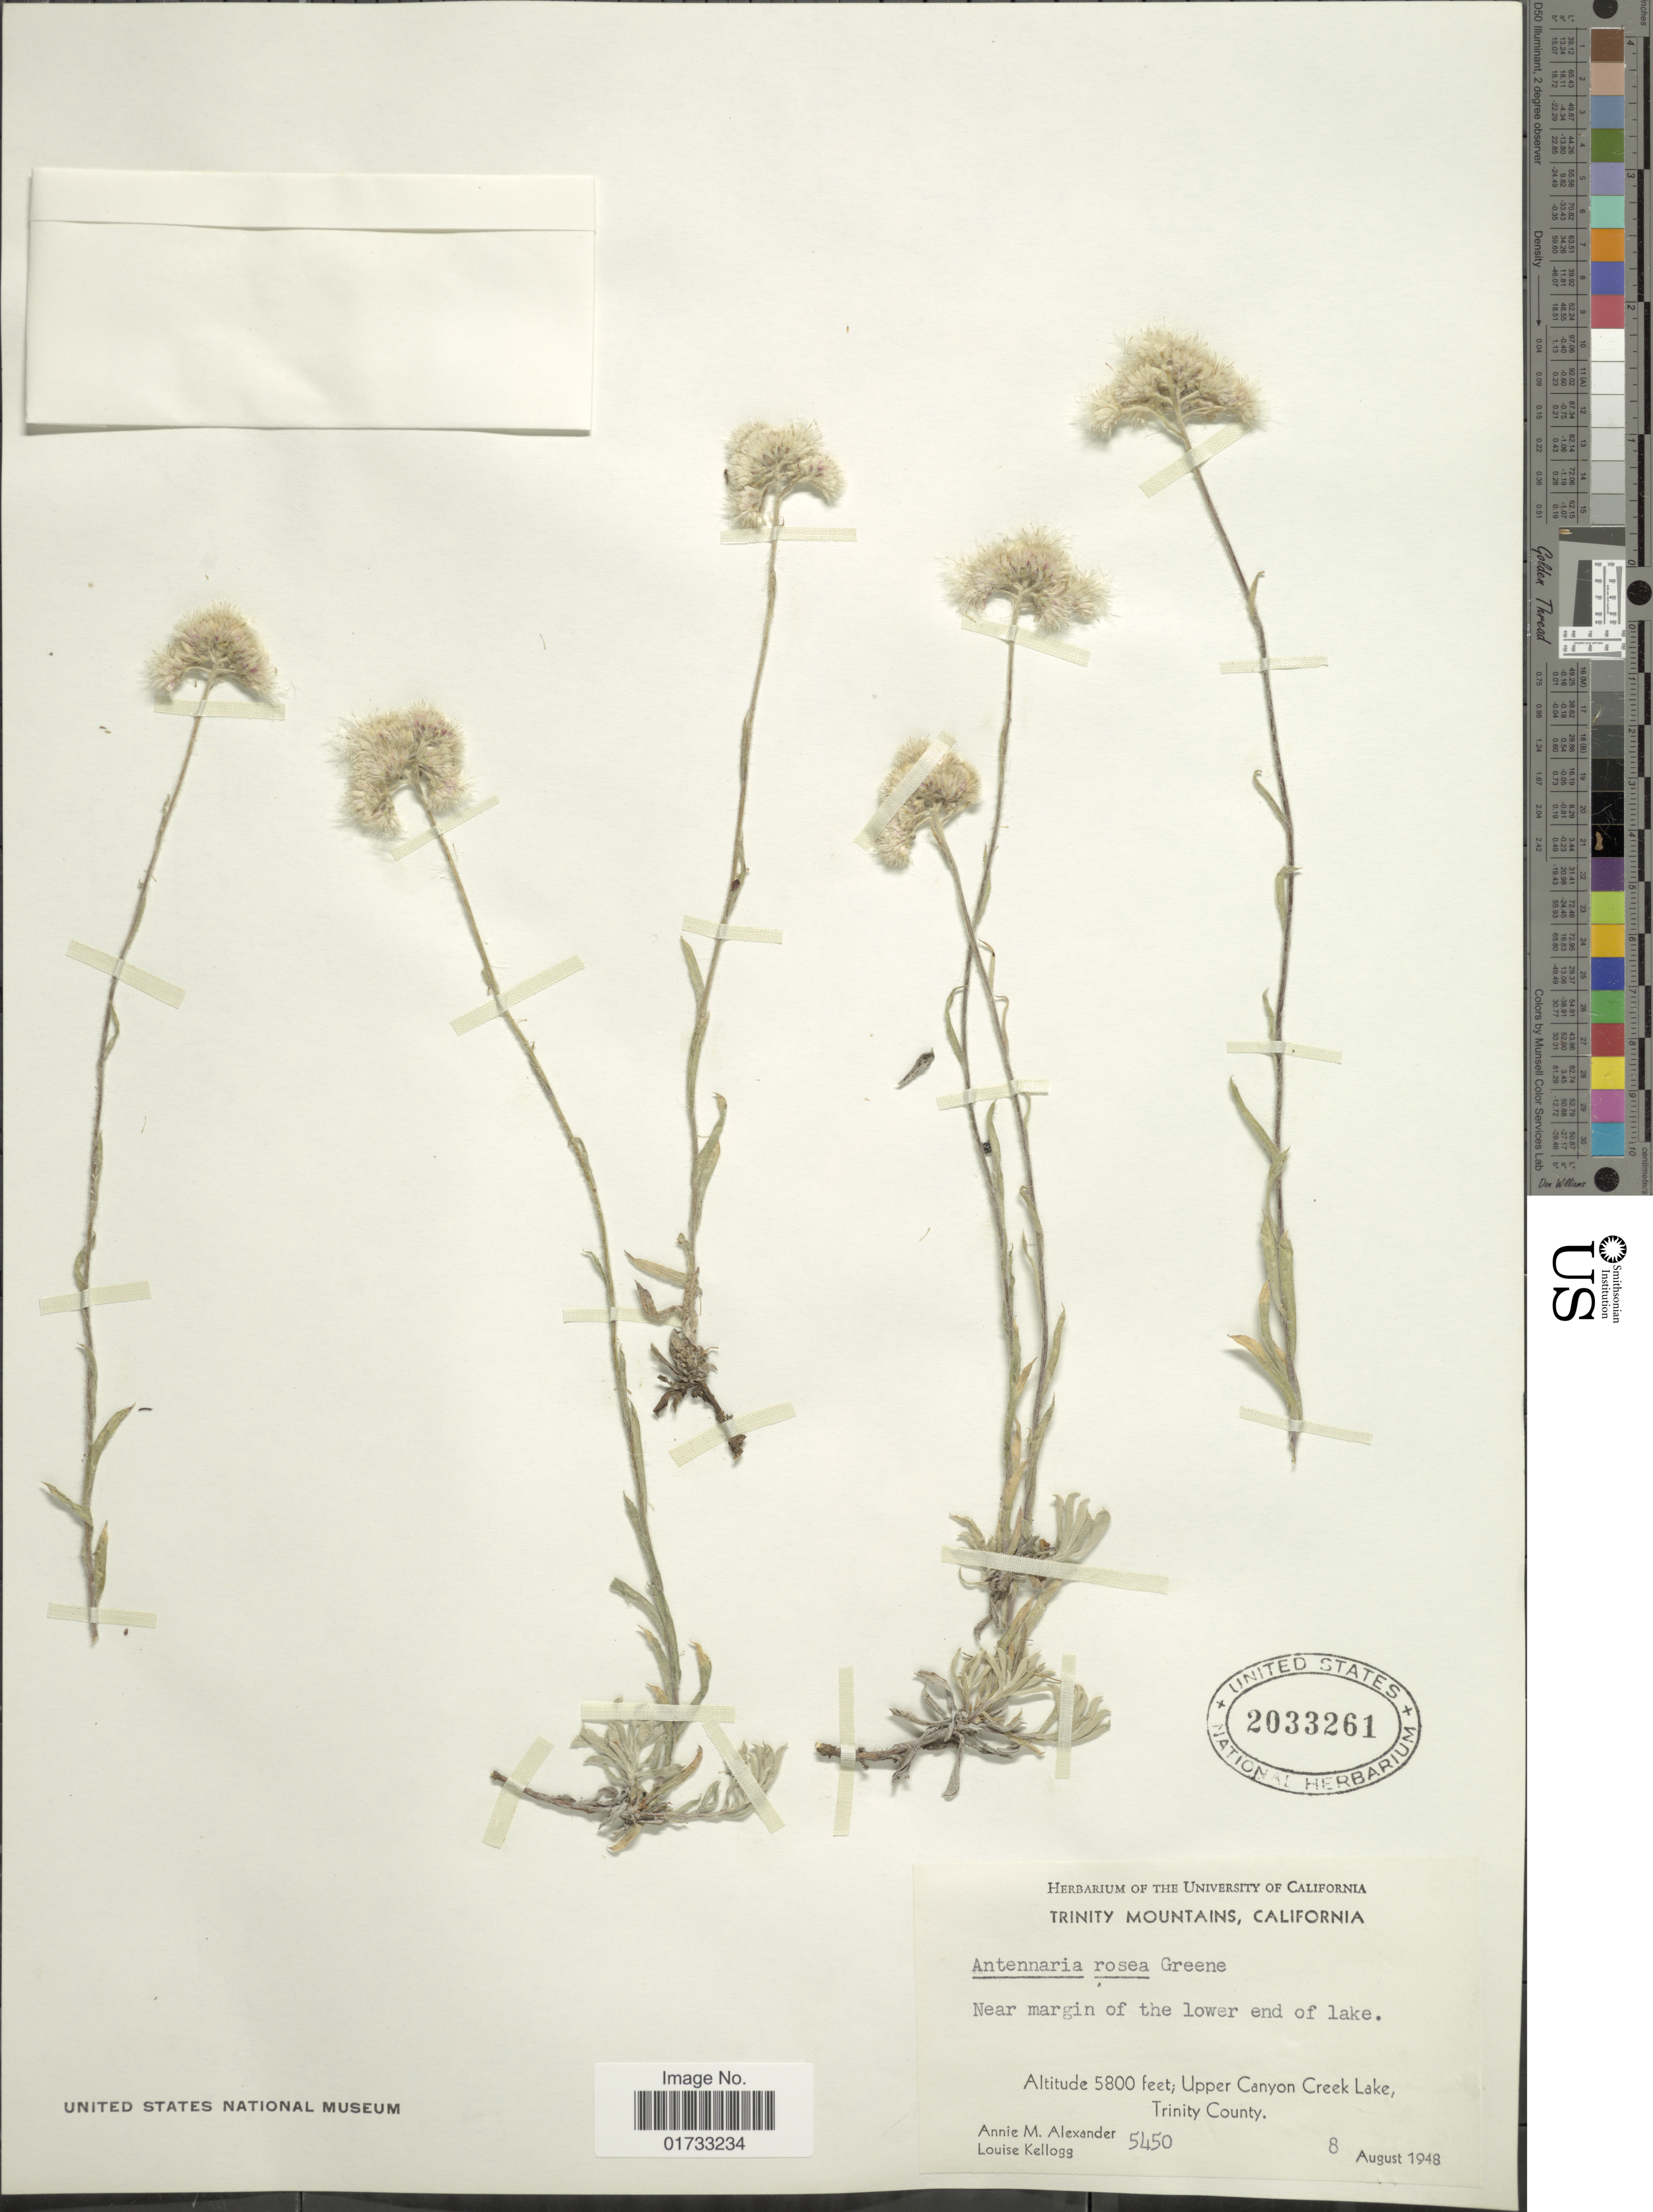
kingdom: Plantae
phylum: Tracheophyta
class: Magnoliopsida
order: Asterales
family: Asteraceae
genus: Antennaria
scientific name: Antennaria rosea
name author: Greene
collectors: A. M. Alexander & L. Kellogg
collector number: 5450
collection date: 1948-08-08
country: United States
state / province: California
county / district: Trinity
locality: Trinity Mountains, near margin of the lower end of lake, Upper Canyon Creek Lake, Trinity County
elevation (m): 1768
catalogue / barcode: US 2033261